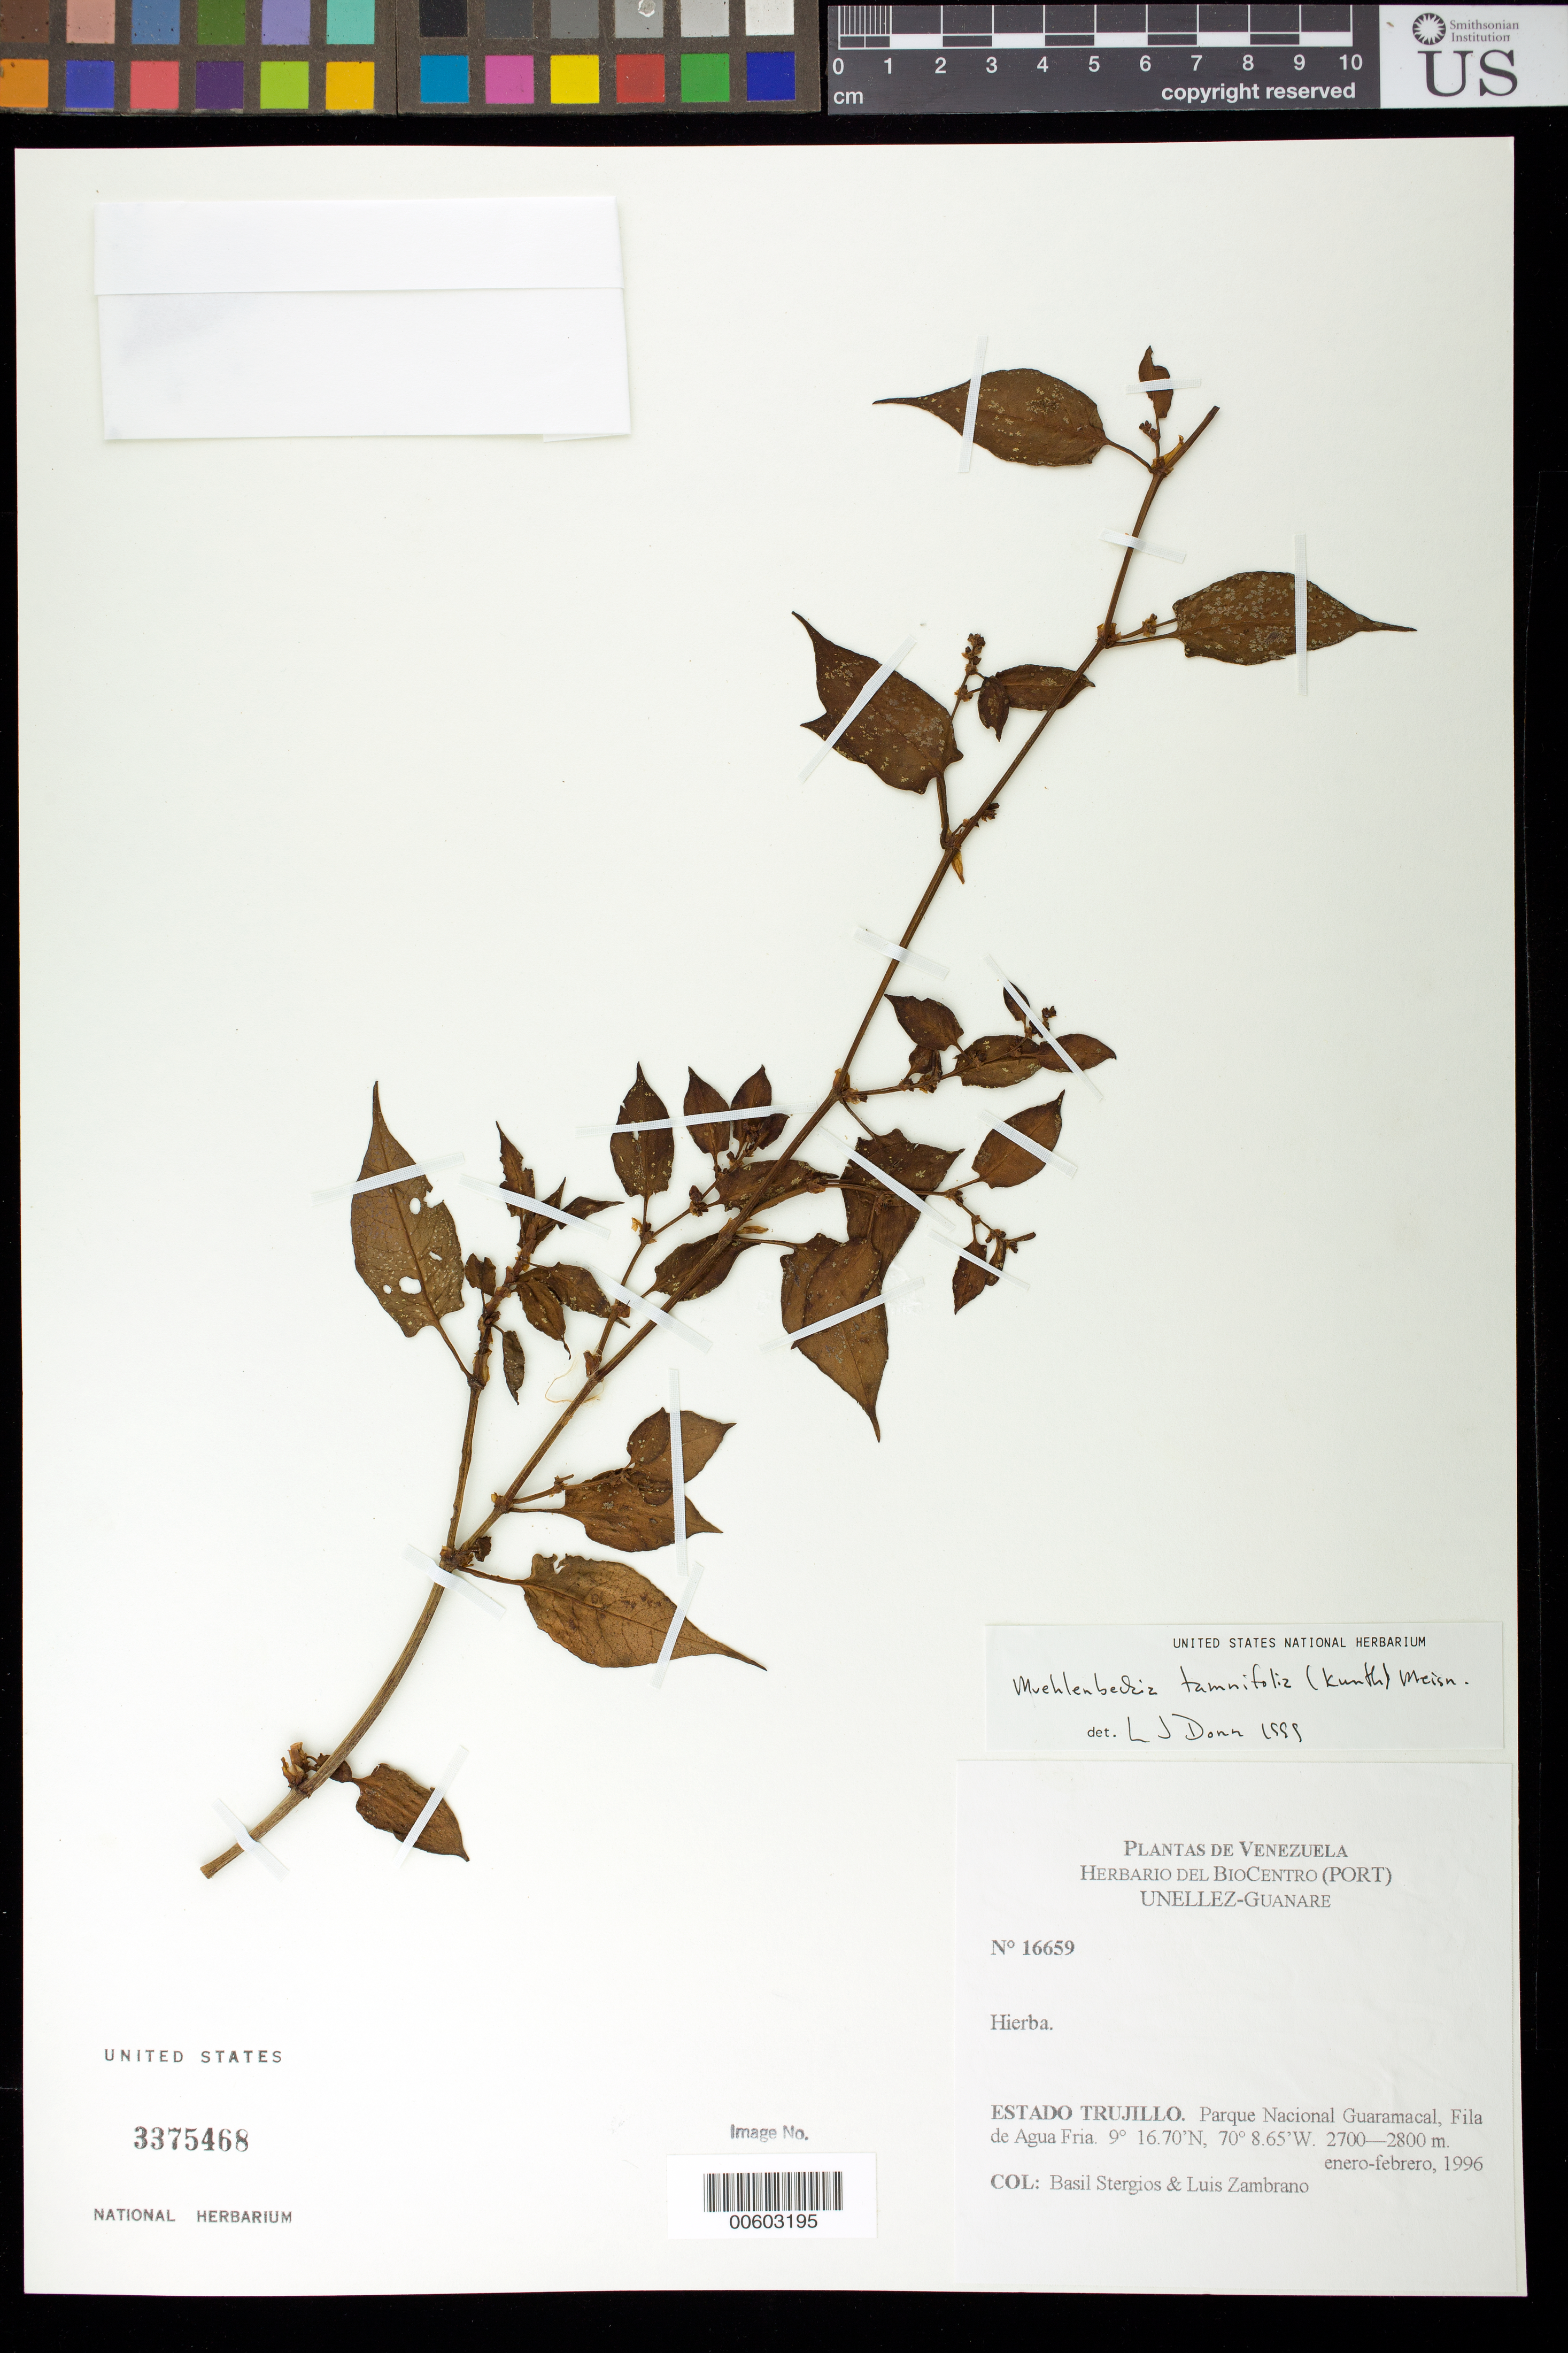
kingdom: Plantae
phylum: Tracheophyta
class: Magnoliopsida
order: Caryophyllales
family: Polygonaceae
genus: Muehlenbeckia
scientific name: Muehlenbeckia tamnifolia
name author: (Kunth) Meisn.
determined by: Dorr, L. J., (BOT), Smithsonian Institution - National Museum of Natural History (UNITED STATES)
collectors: B. G. Stergios & L. Zambrano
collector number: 16659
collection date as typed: Jan 1996 to -- Feb 1996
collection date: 1996-01/1996-02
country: Venezuela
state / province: Trujillo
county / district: Boconó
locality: Parque Nacional Guaramacal, Fila de Agua Fria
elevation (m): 2700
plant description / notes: PORT, US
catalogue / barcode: US 3375468